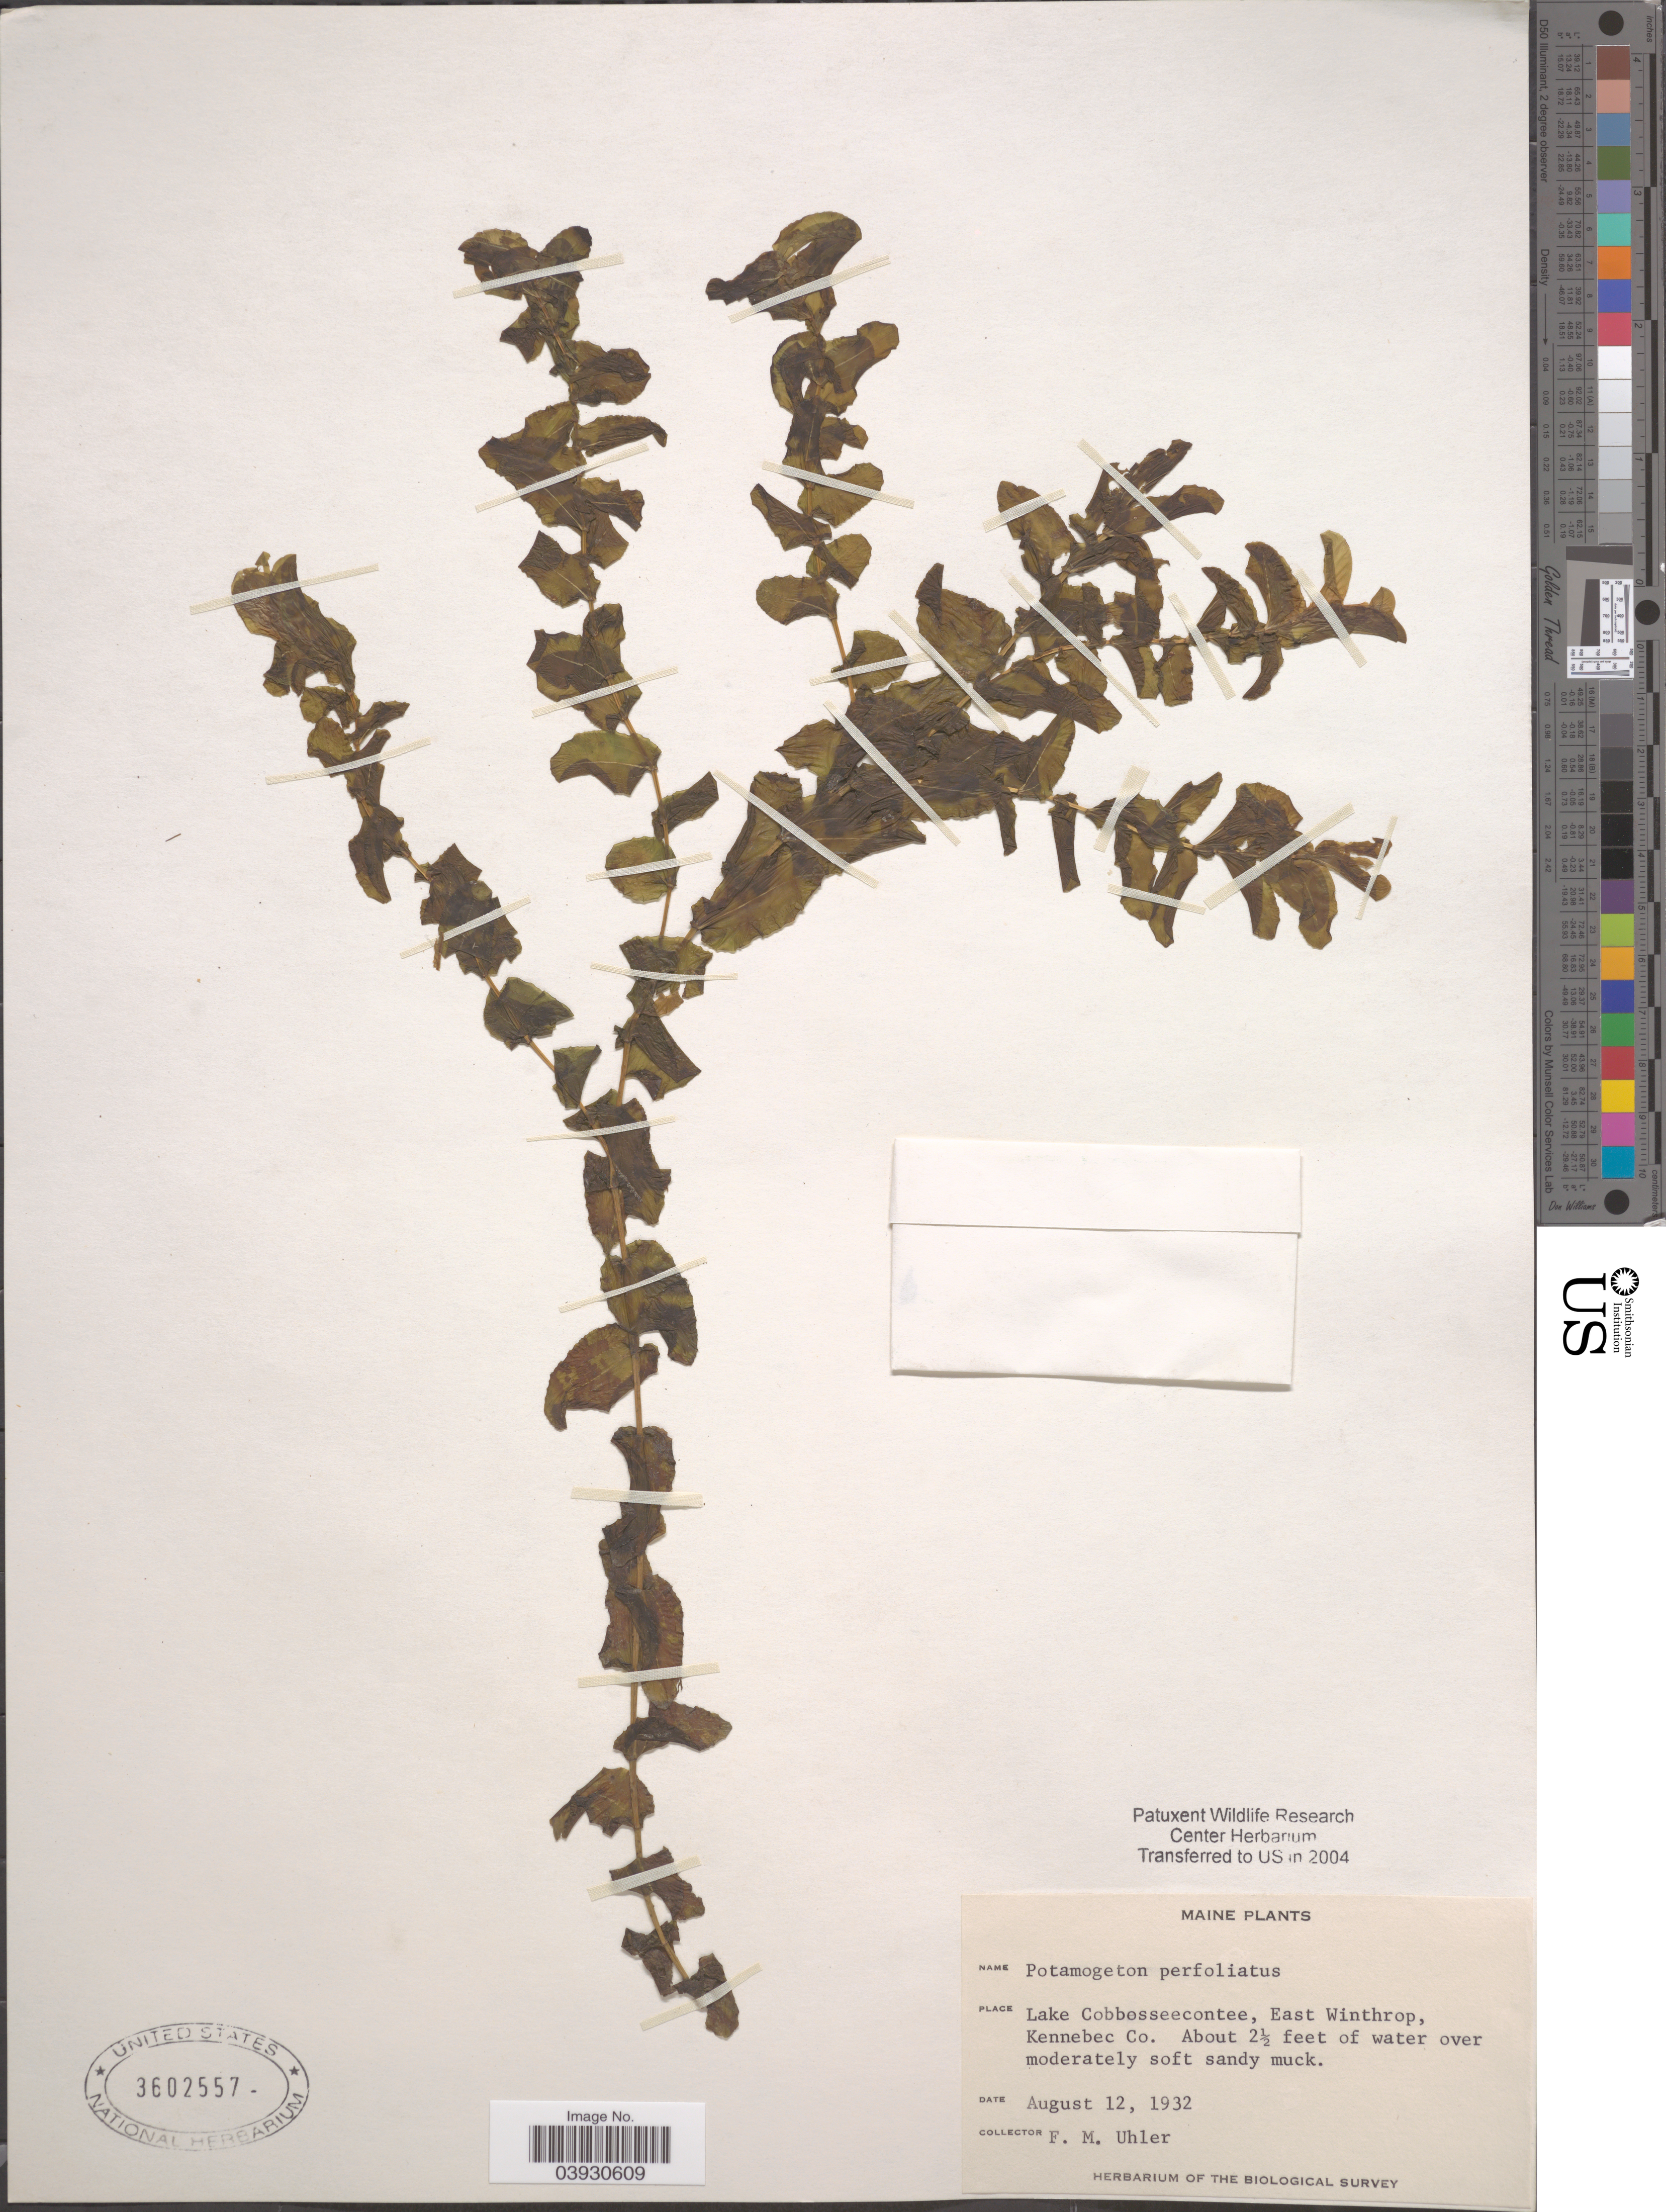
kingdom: Plantae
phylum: Tracheophyta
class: Liliopsida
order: Alismatales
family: Potamogetonaceae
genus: Potamogeton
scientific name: Potamogeton perfoliatus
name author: L.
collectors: F. M. Uhler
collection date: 1932-08-12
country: United States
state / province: Maine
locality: Lake Cobbosseecontee, East Winthrop, Kennebec Co. About 2½ feet of water over moderately soft sandy muck.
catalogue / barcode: US 3602557